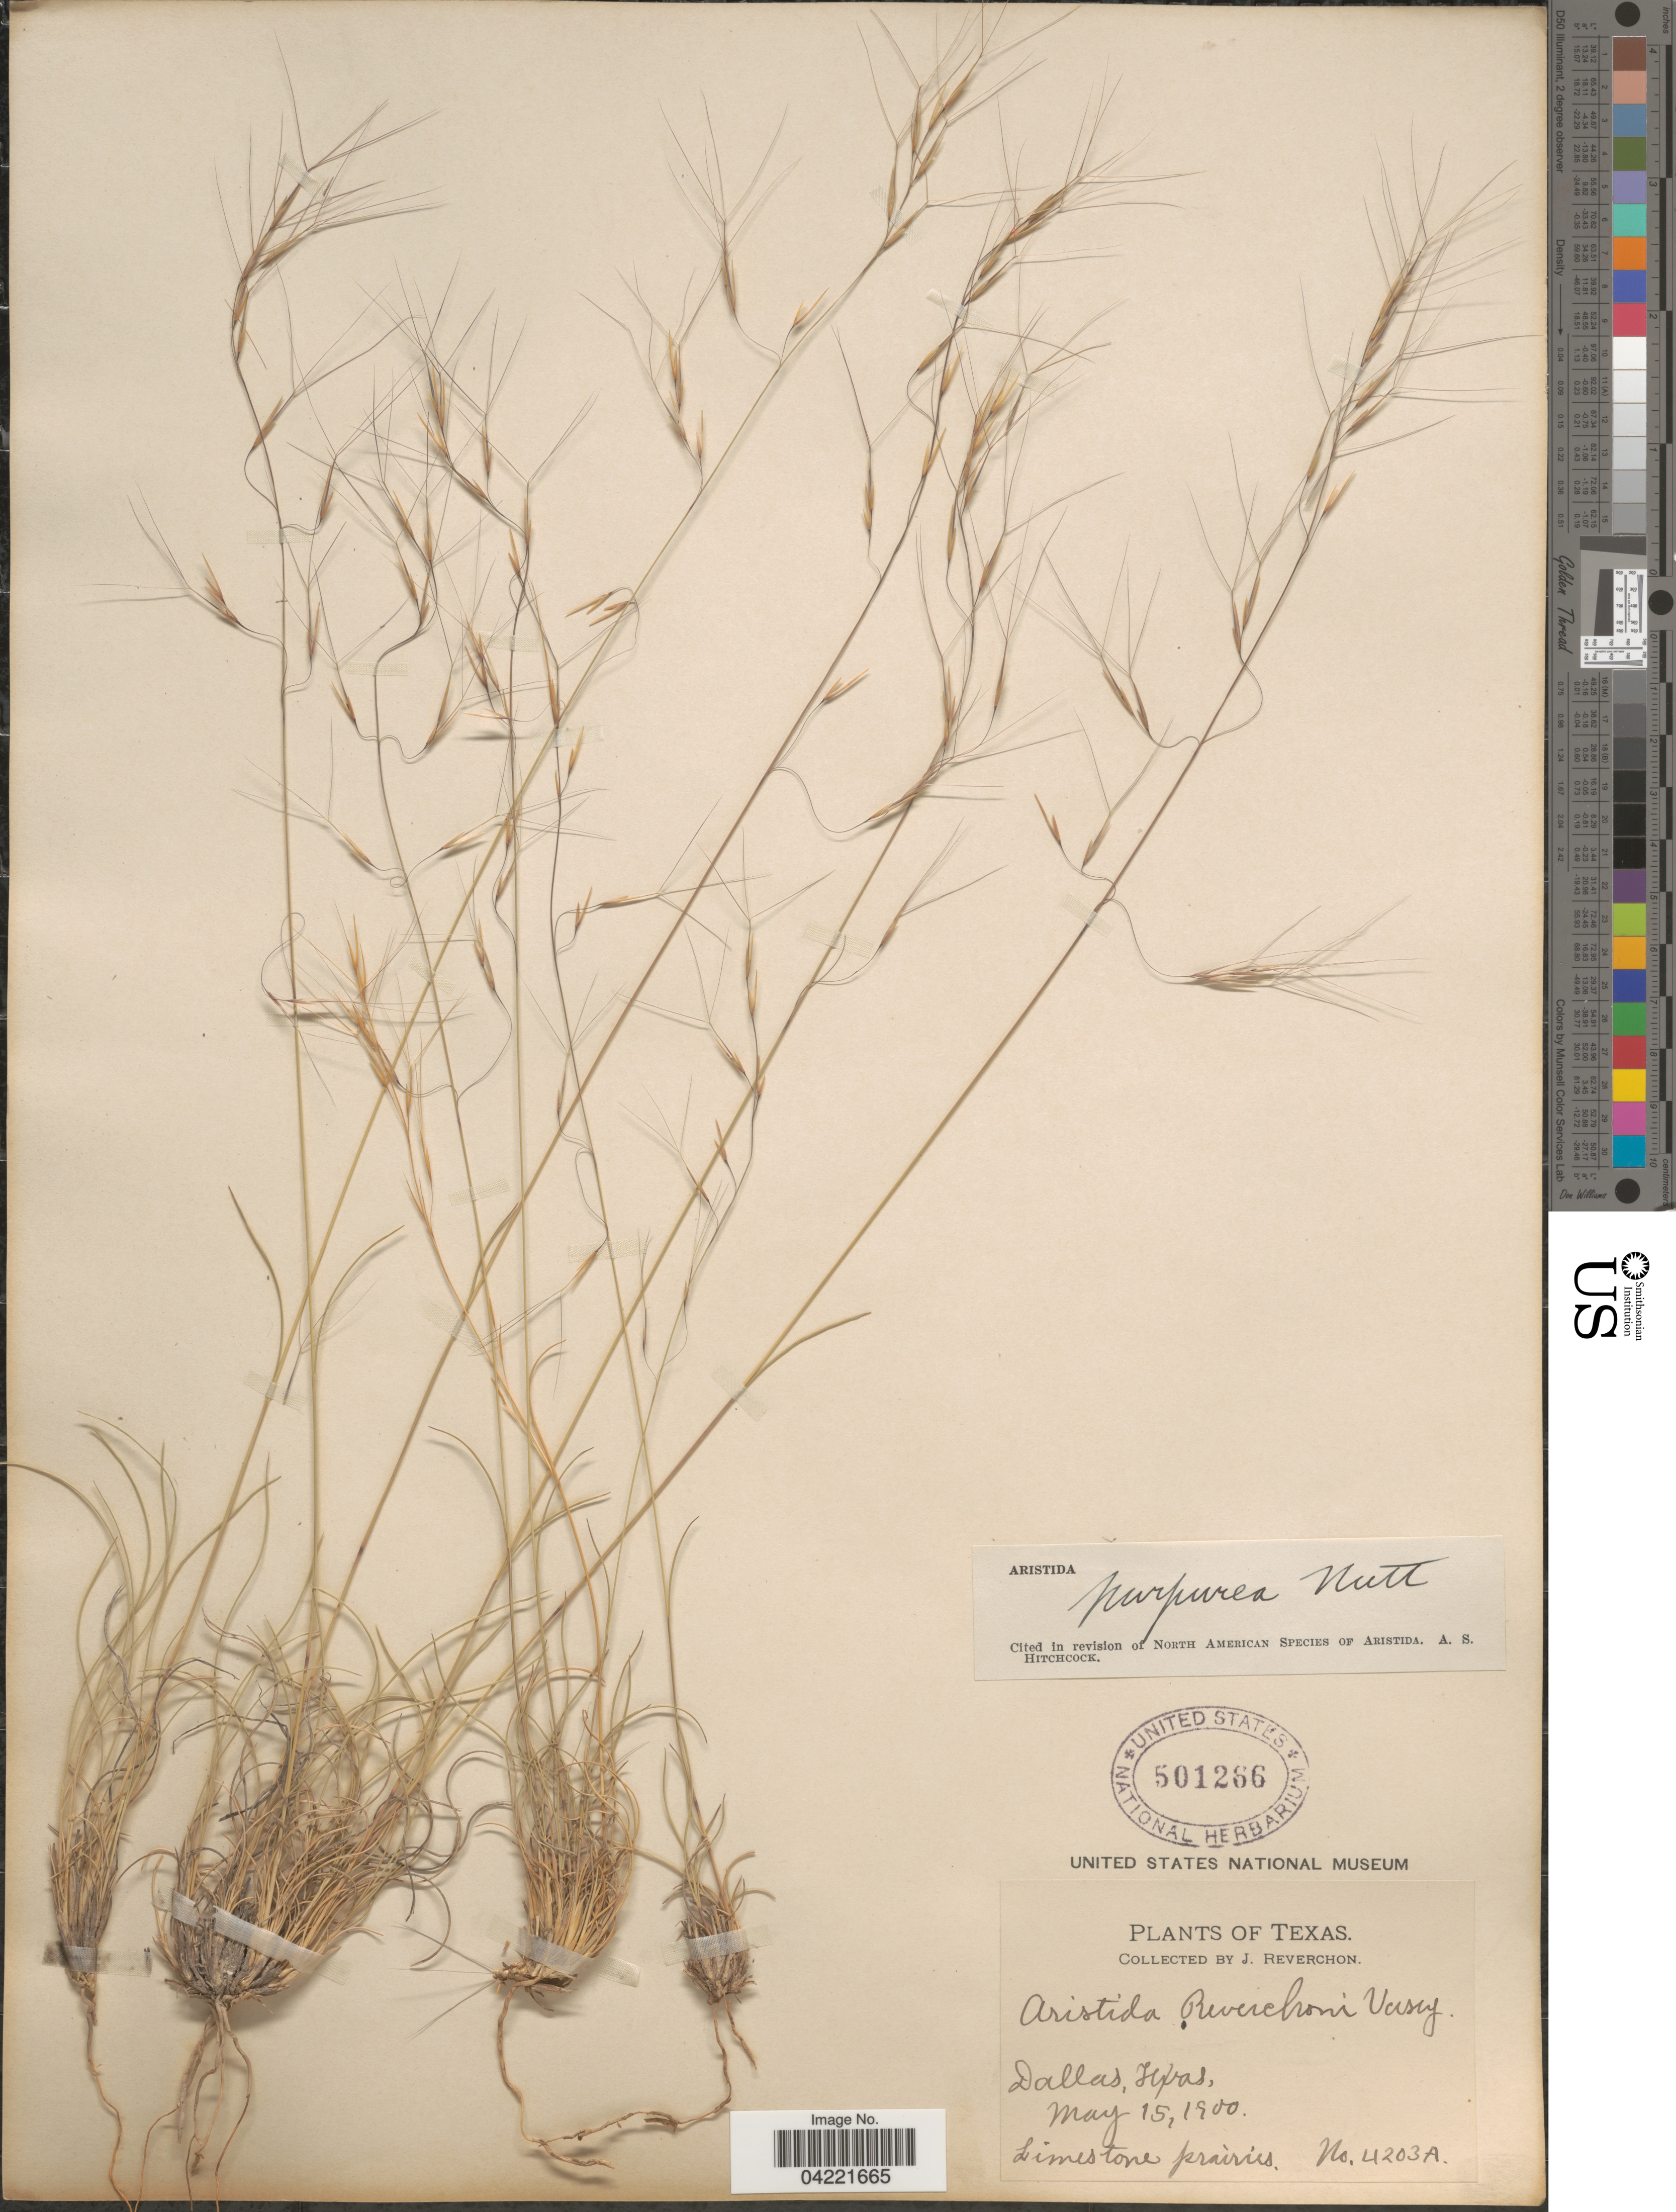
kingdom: Plantae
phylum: Tracheophyta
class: Liliopsida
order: Poales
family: Poaceae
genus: Aristida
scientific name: Aristida purpurea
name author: Nutt.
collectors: J. Reverchon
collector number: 4203A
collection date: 1900-05-15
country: United States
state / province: Texas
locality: Dallas.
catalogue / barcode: US 501266